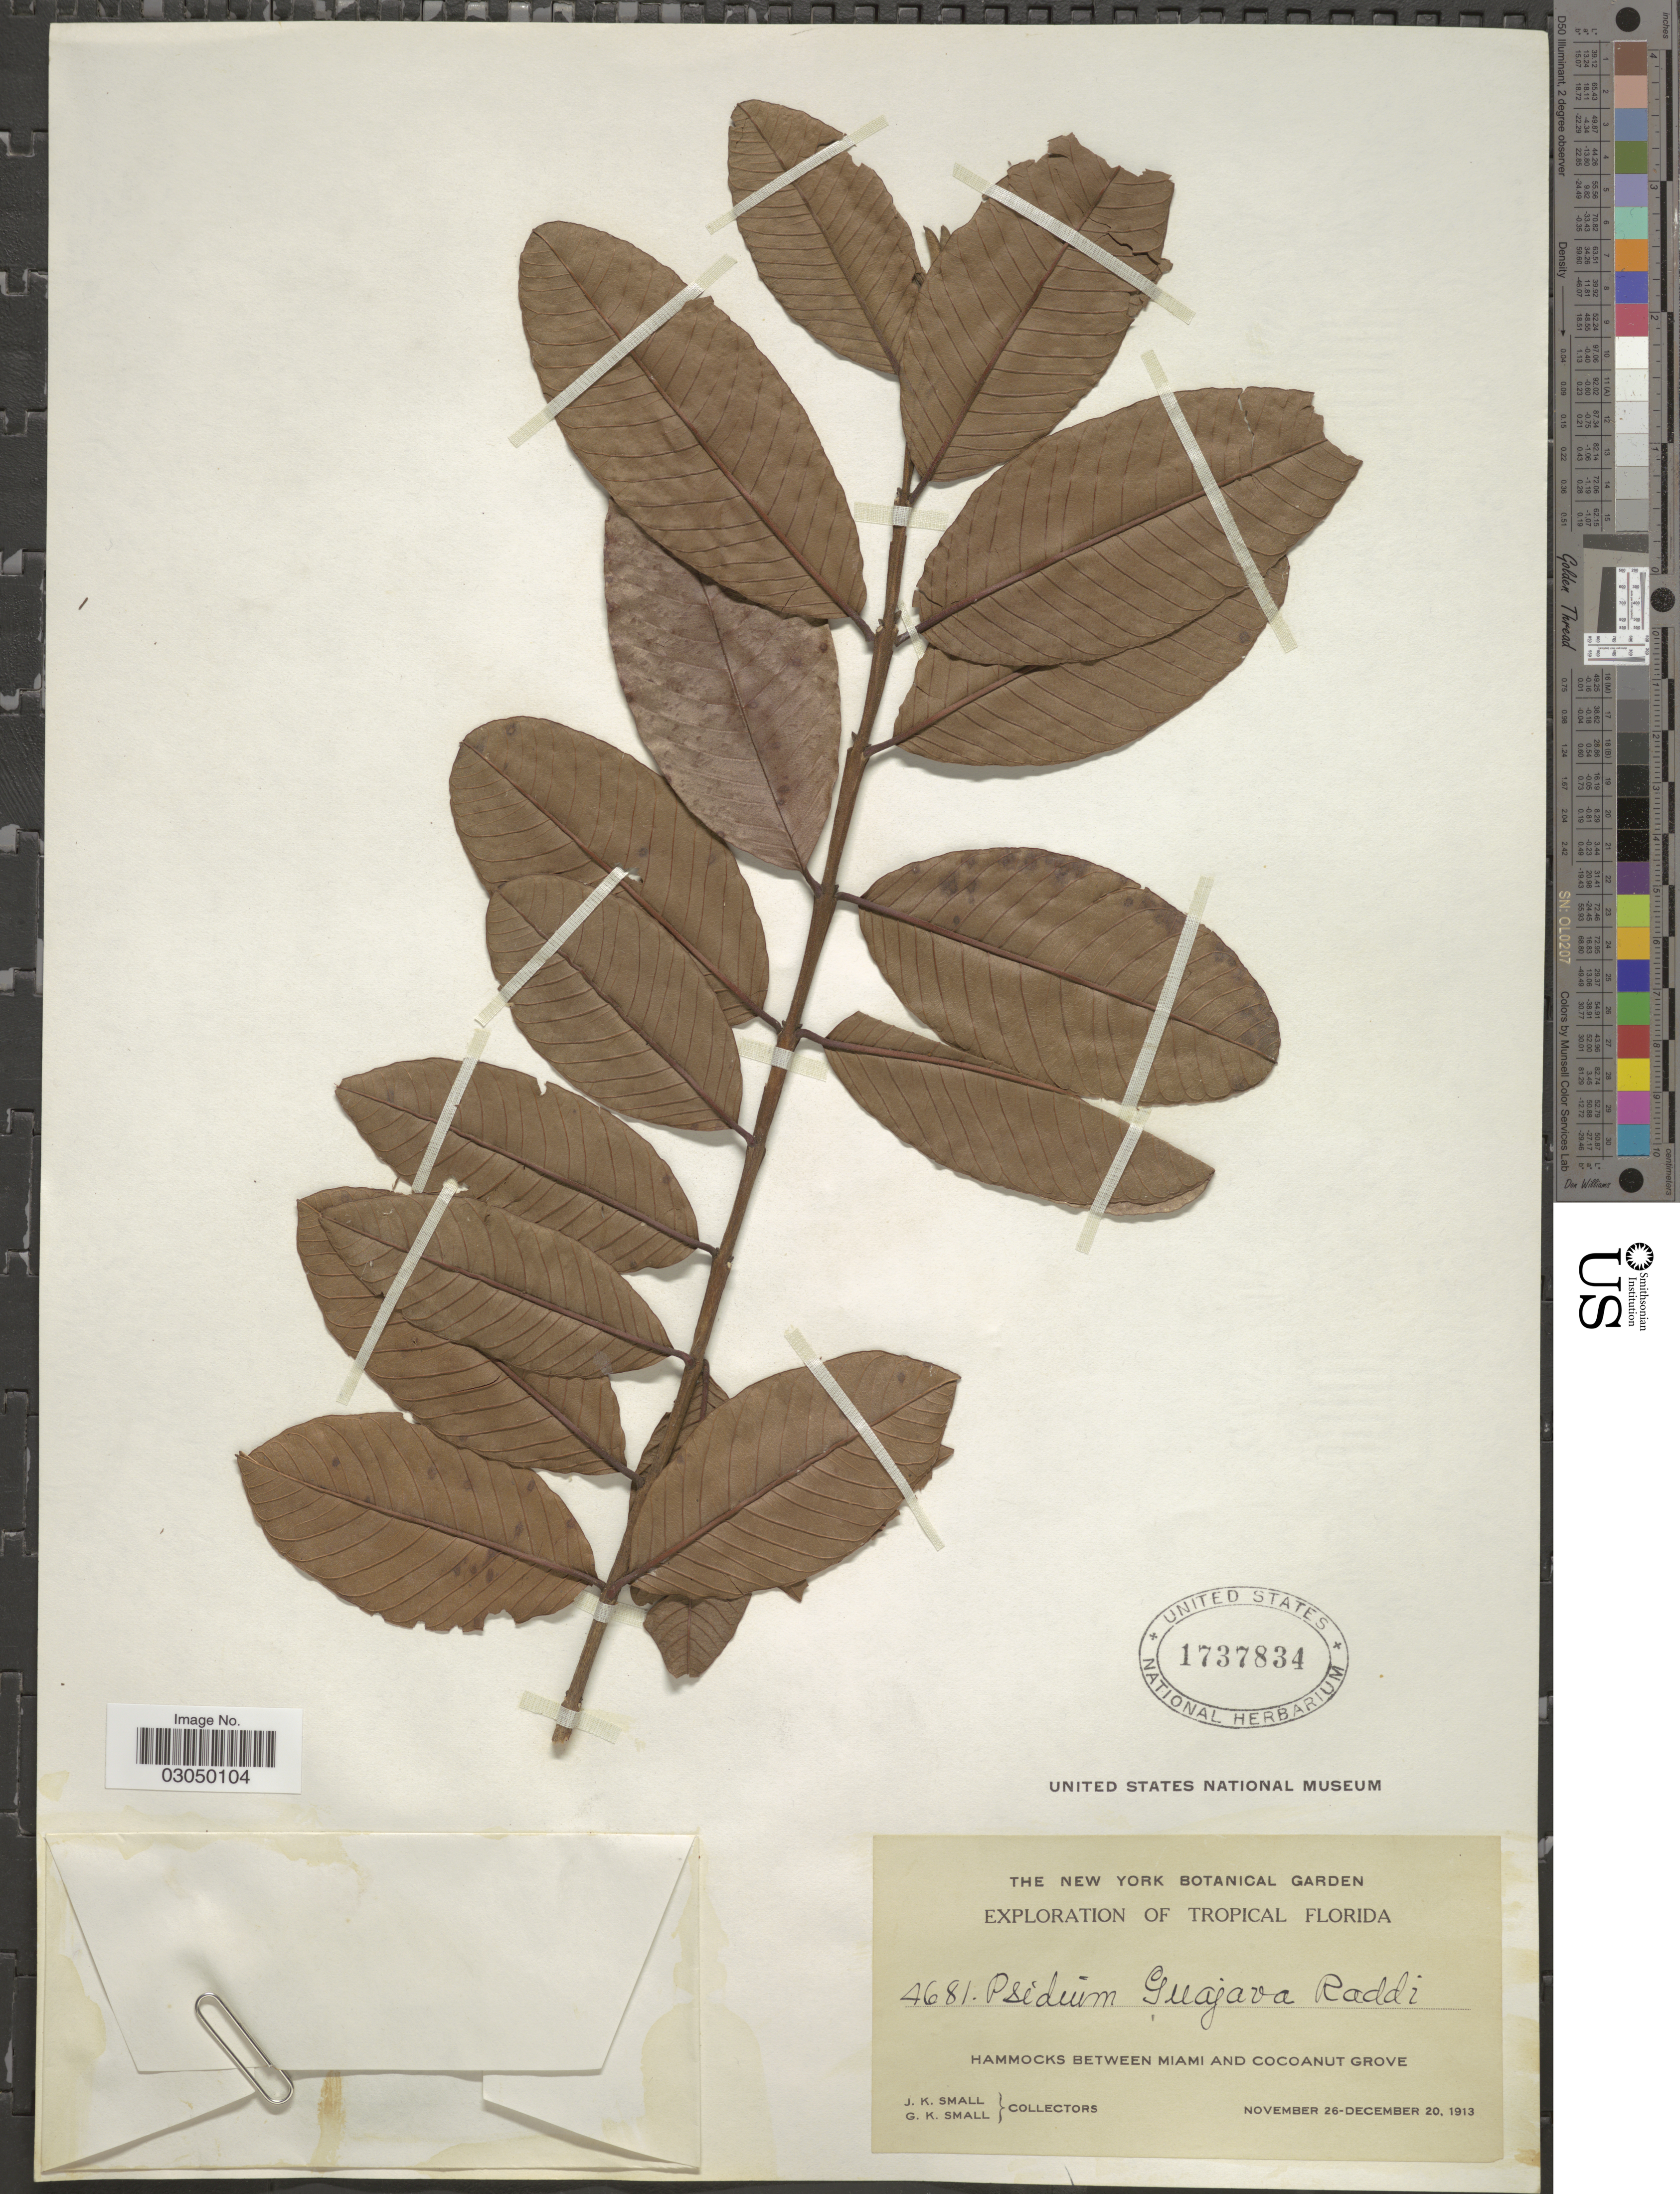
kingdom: Plantae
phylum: Tracheophyta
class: Magnoliopsida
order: Myrtales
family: Myrtaceae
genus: Psidium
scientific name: Psidium guayava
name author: Raddi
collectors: J. K. Small & G. K. Small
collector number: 4681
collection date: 1913-11-26/1913-12-20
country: United States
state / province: Florida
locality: Tropical Florida. Hammocks between Miami and Cocoanut grove.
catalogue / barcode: US 1737834